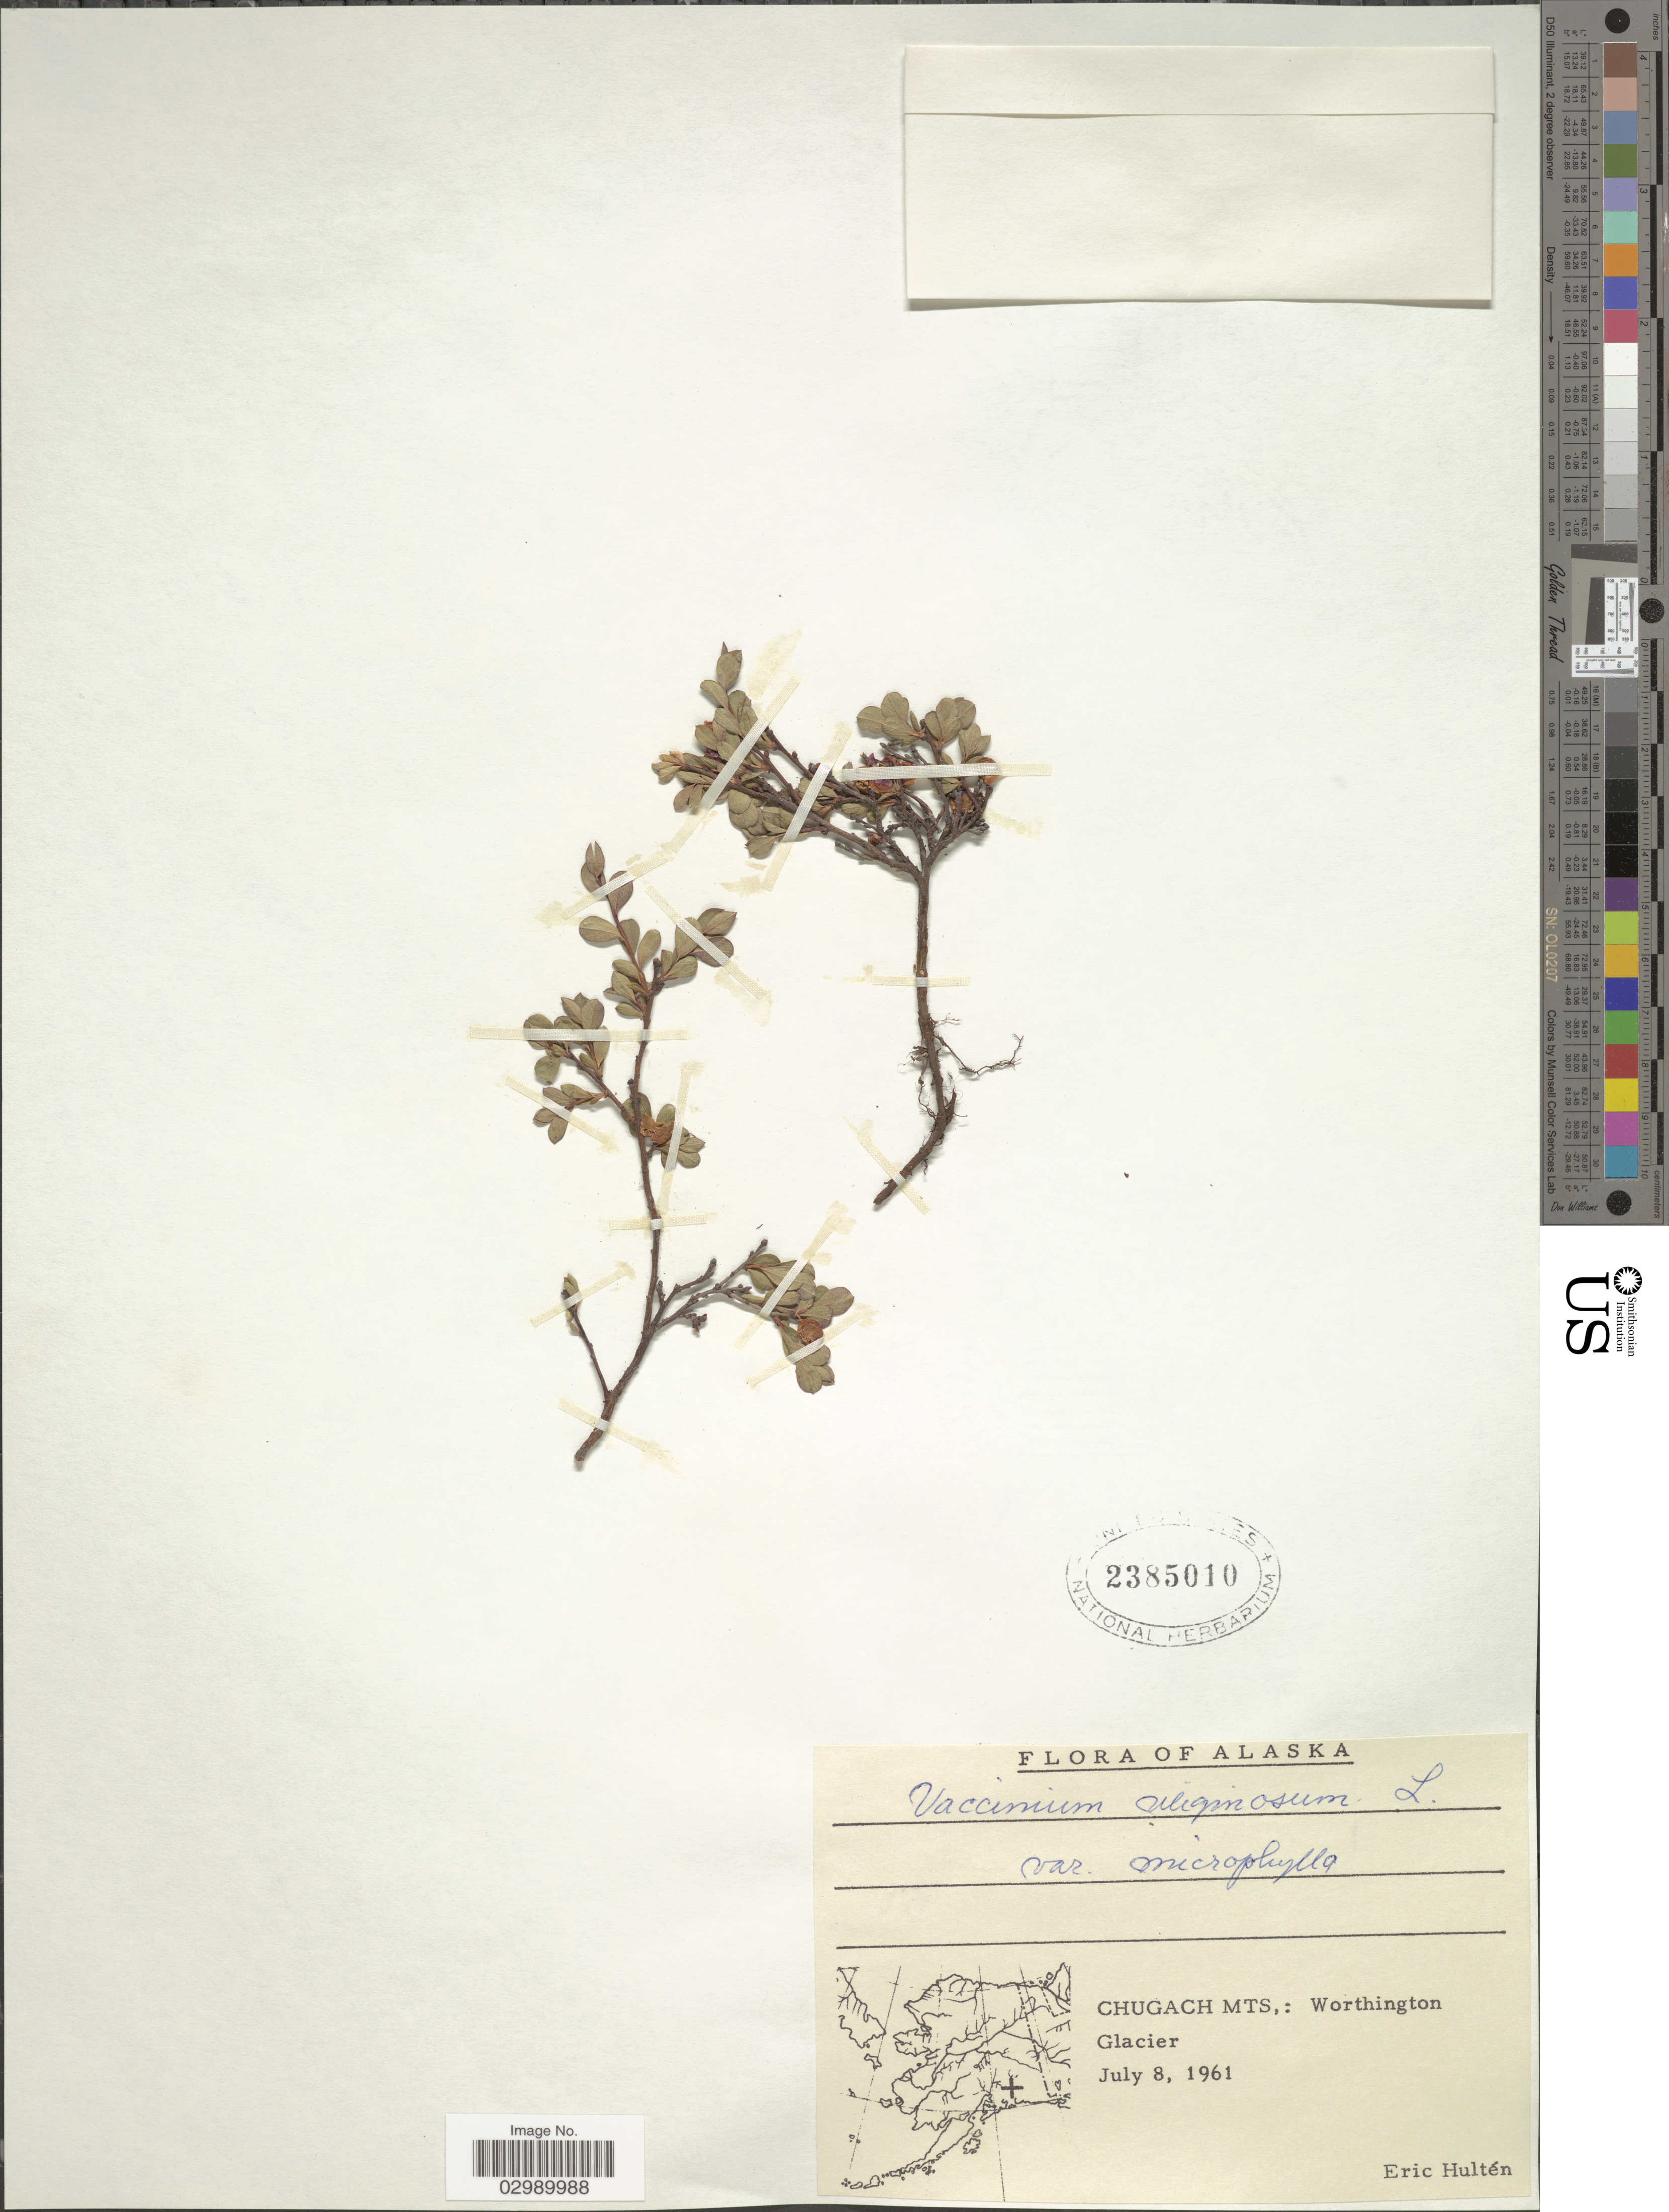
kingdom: Plantae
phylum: Tracheophyta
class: Magnoliopsida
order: Ericales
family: Ericaceae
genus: Vaccinium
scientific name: Vaccinium uliginosum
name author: L.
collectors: E. G. Hultén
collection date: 1961-07-08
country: United States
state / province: Alaska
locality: Chugach Mts.: Worthington Glacier.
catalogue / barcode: US 2385010